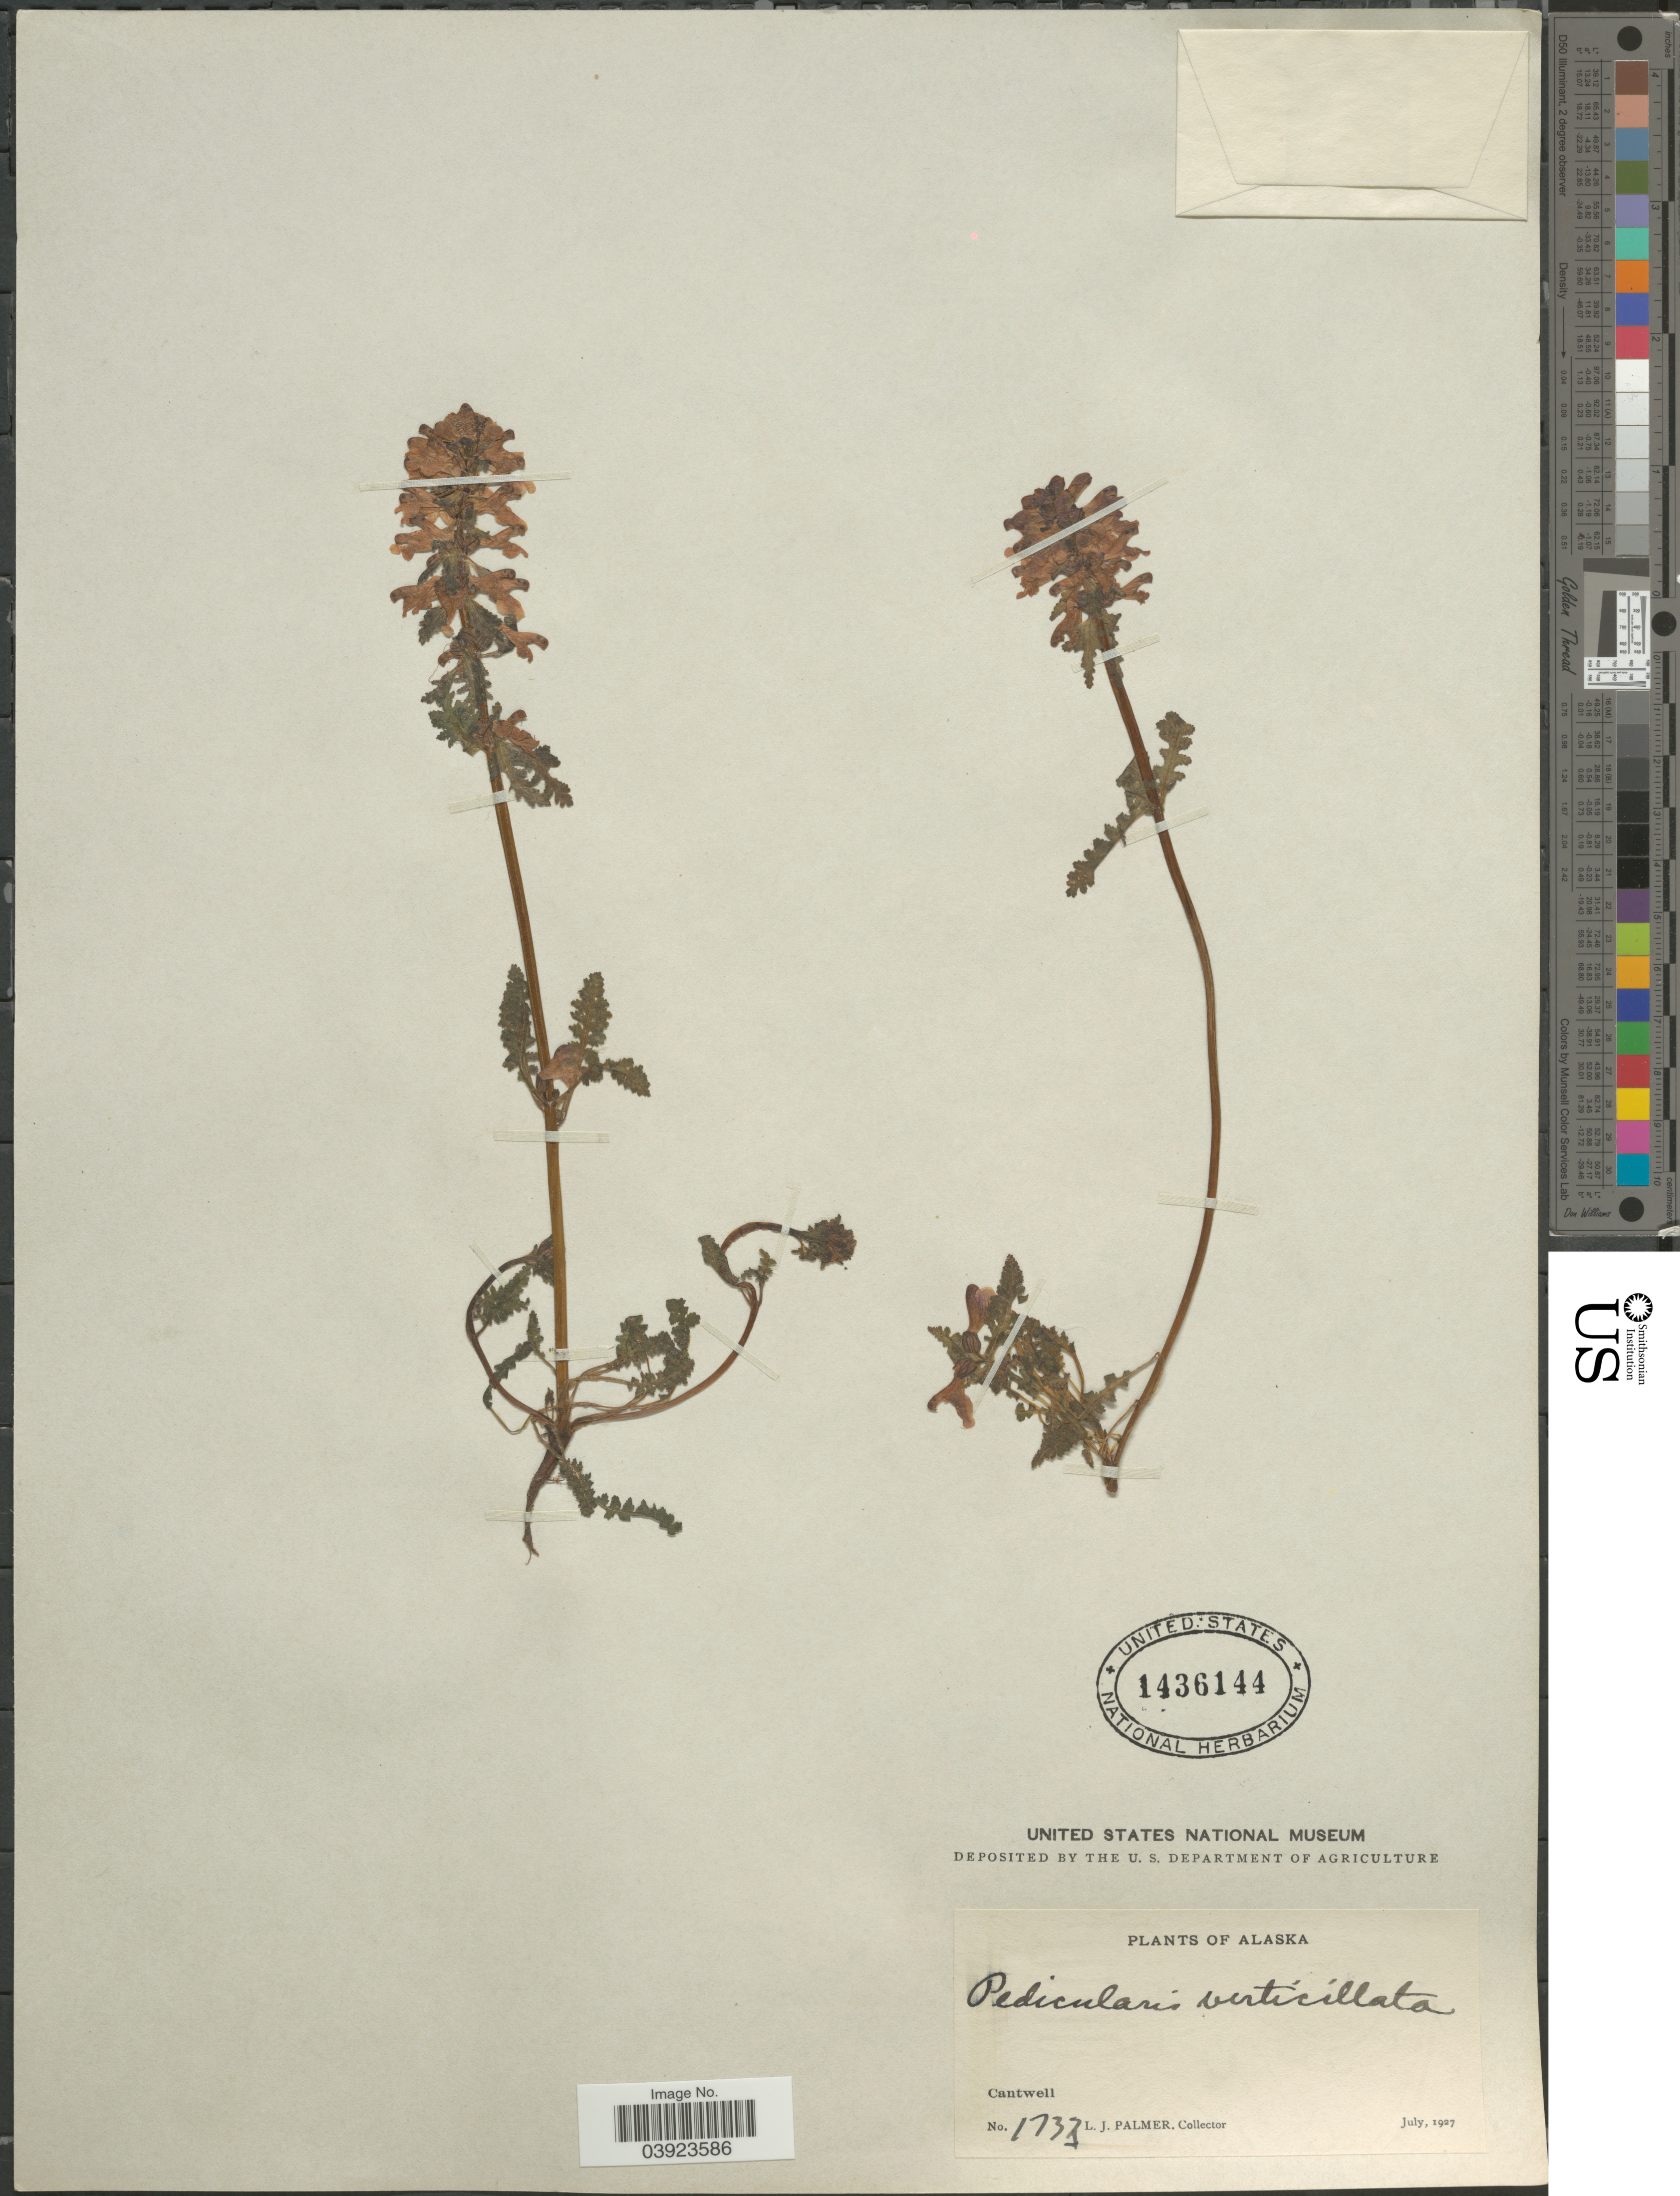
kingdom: Plantae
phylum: Tracheophyta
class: Magnoliopsida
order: Lamiales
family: Orobanchaceae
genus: Pedicularis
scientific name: Pedicularis verticillata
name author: L.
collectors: L. J. Palmer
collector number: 1737*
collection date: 1927-07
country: United States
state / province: Alaska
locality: Cantwell.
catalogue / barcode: US 1436144